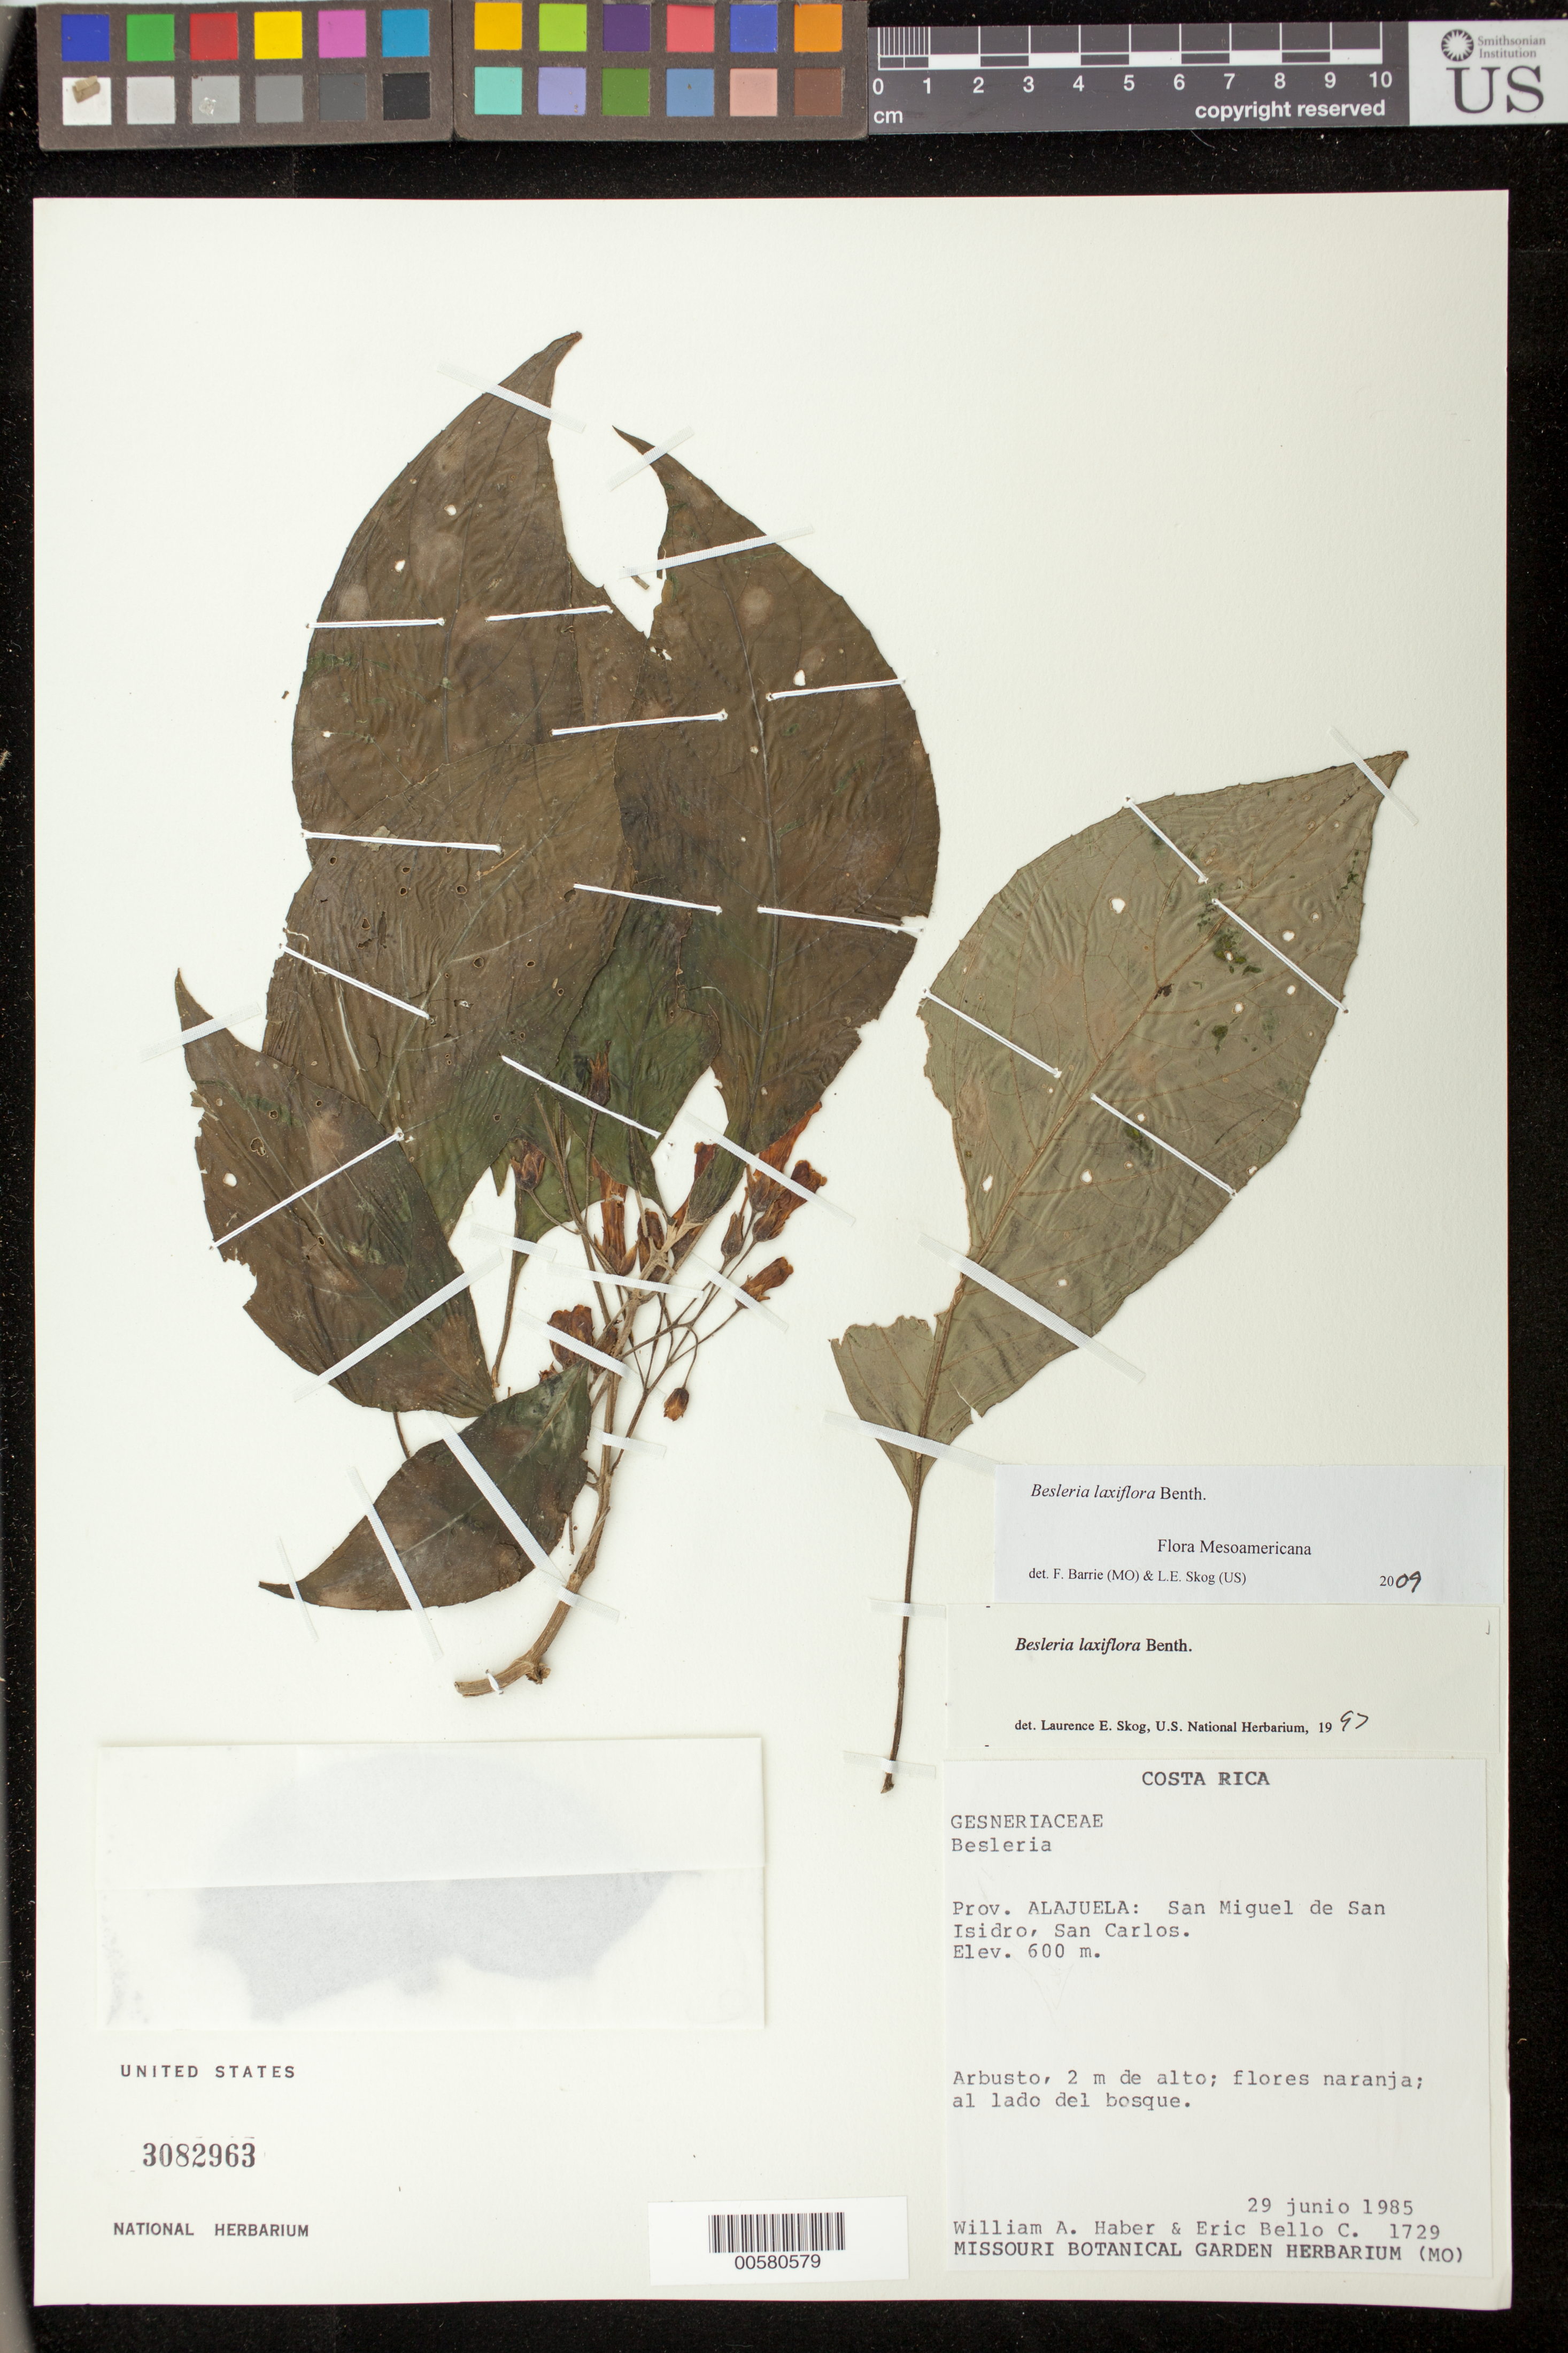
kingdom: Plantae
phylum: Tracheophyta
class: Magnoliopsida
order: Lamiales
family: Gesneriaceae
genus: Besleria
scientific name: Besleria laxiflora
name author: Benth.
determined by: Skog, Laurence E.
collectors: W. A. Haber & E. Bello C.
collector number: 1729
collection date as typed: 29 Jun 1985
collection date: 1985-06-29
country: Costa Rica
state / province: Alajuela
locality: San Carlos, San Miguel de San Isidro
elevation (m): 600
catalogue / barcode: US 3082963